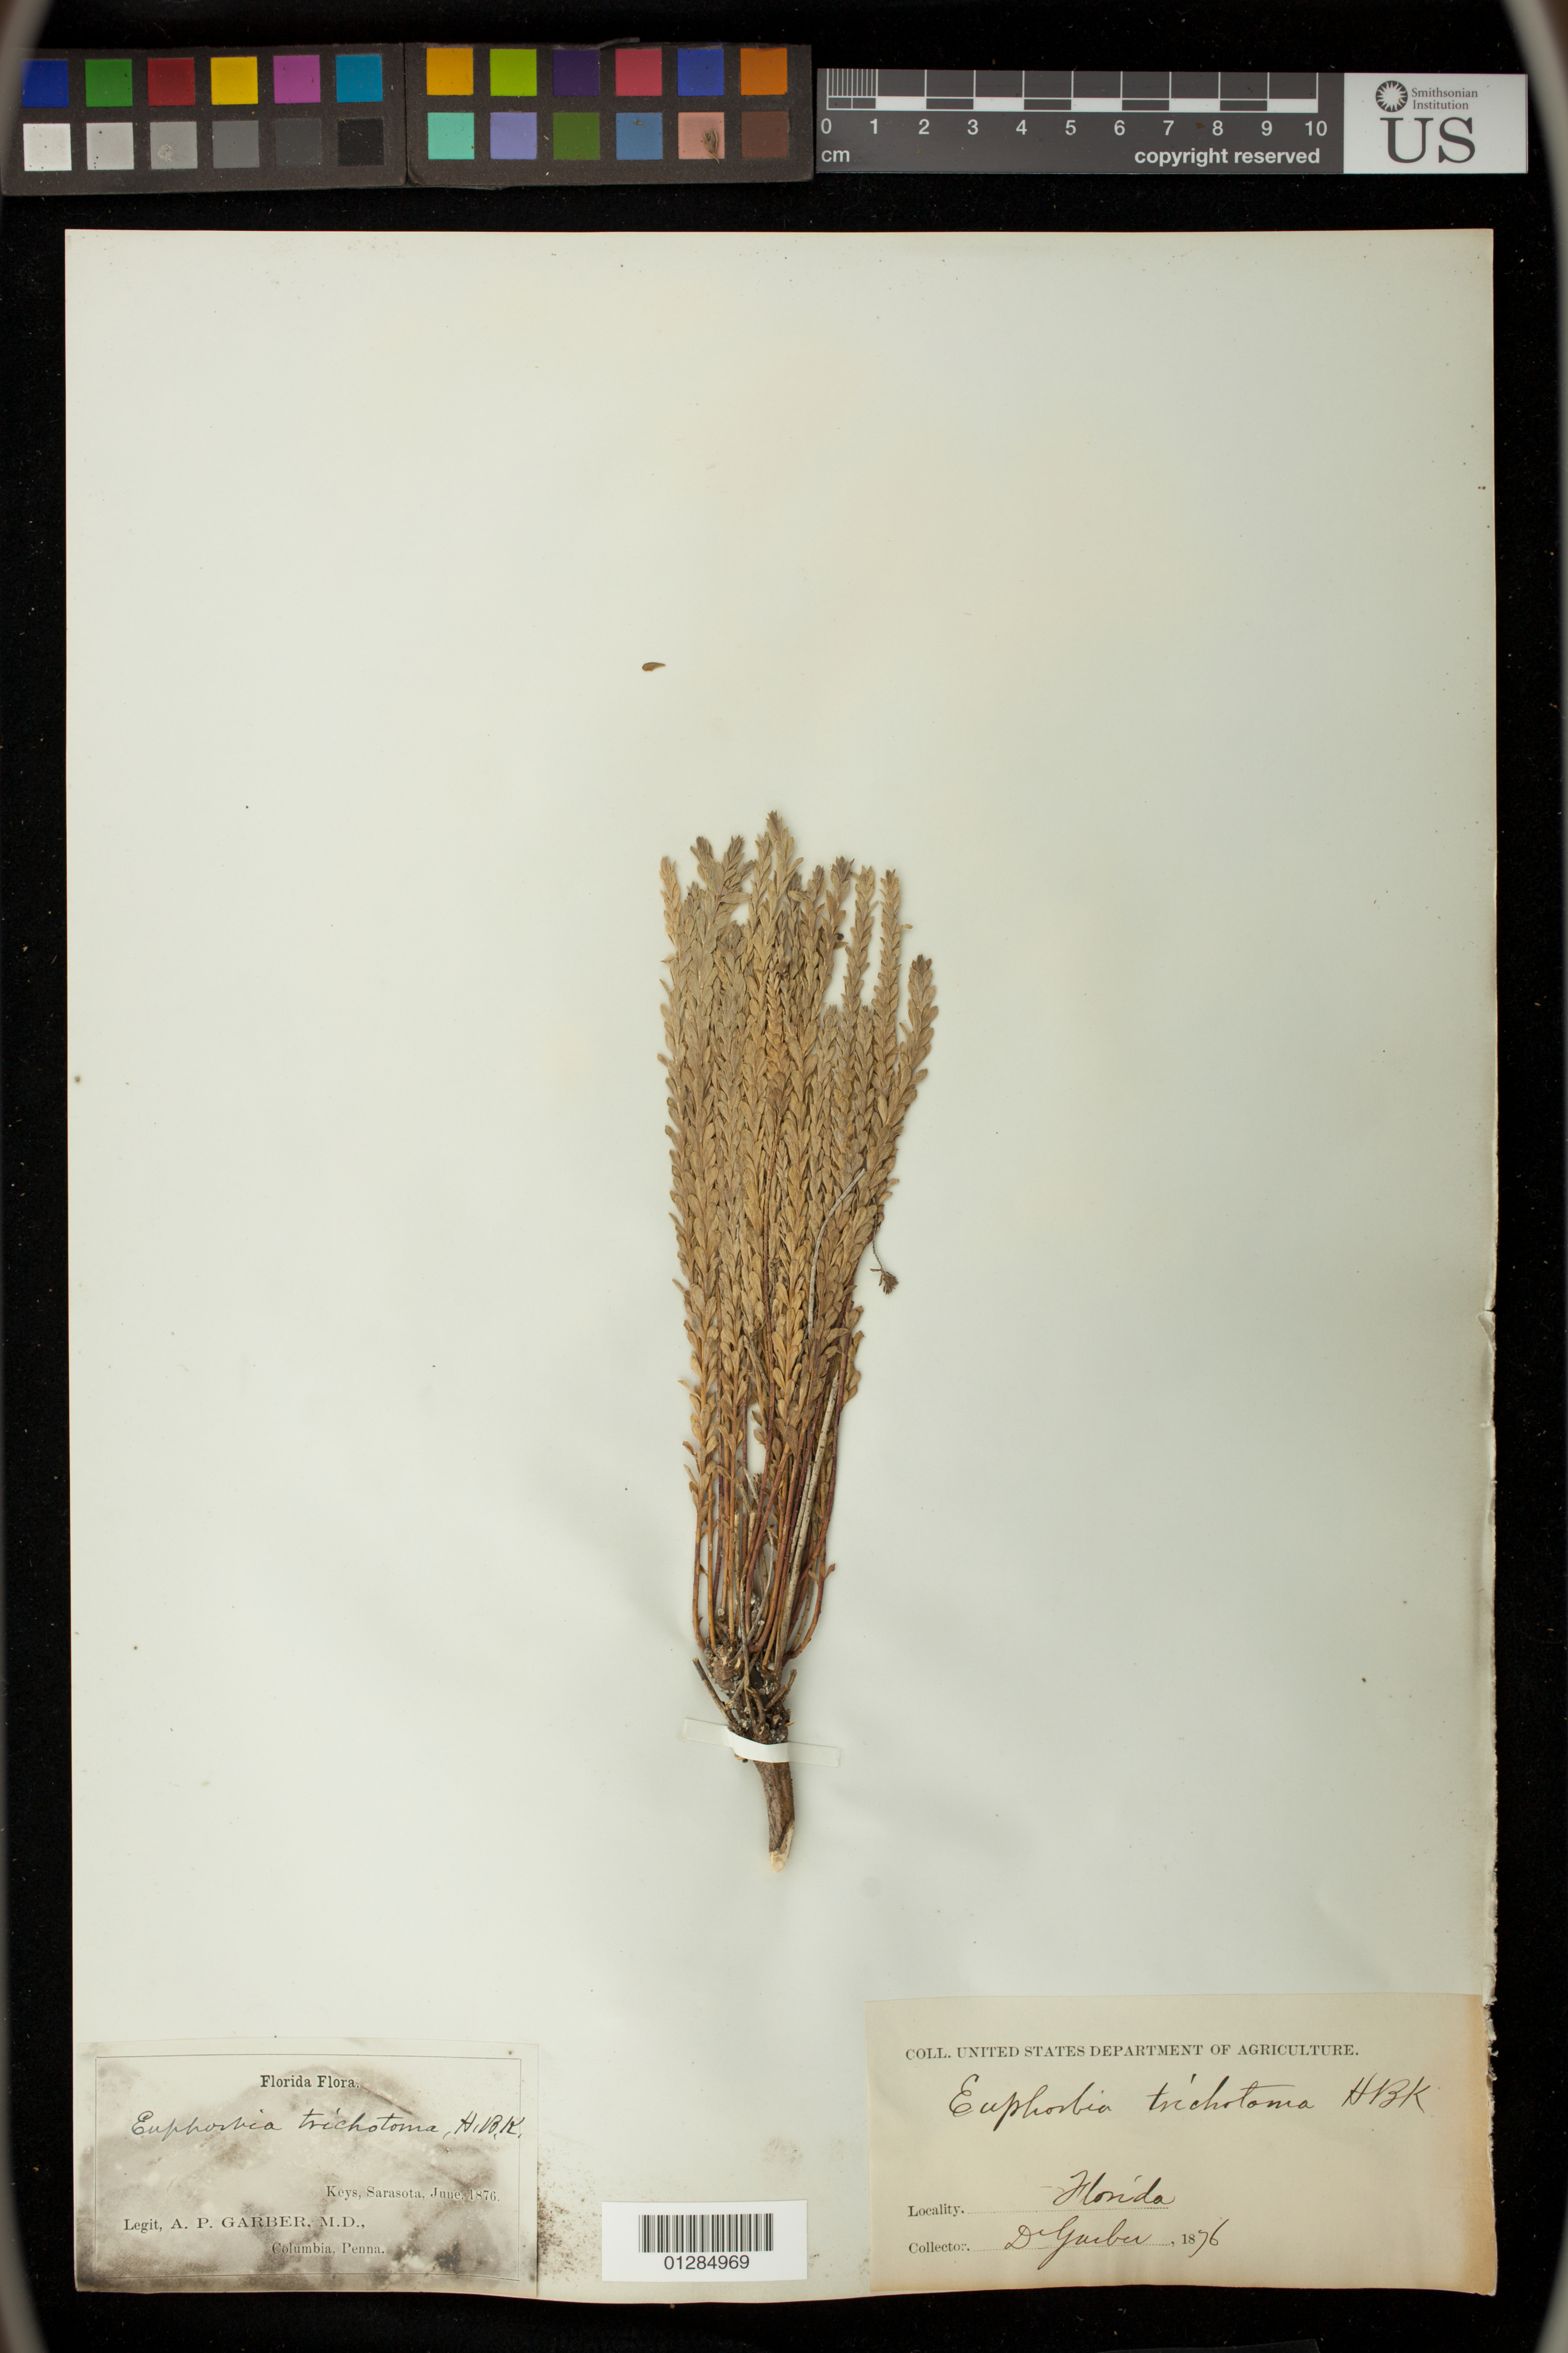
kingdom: Plantae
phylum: Tracheophyta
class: Magnoliopsida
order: Malpighiales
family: Euphorbiaceae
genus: Euphorbia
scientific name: Euphorbia trichotoma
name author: Kunth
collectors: A. P. Garber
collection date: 1876-06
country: United States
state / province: Florida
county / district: Sarasota